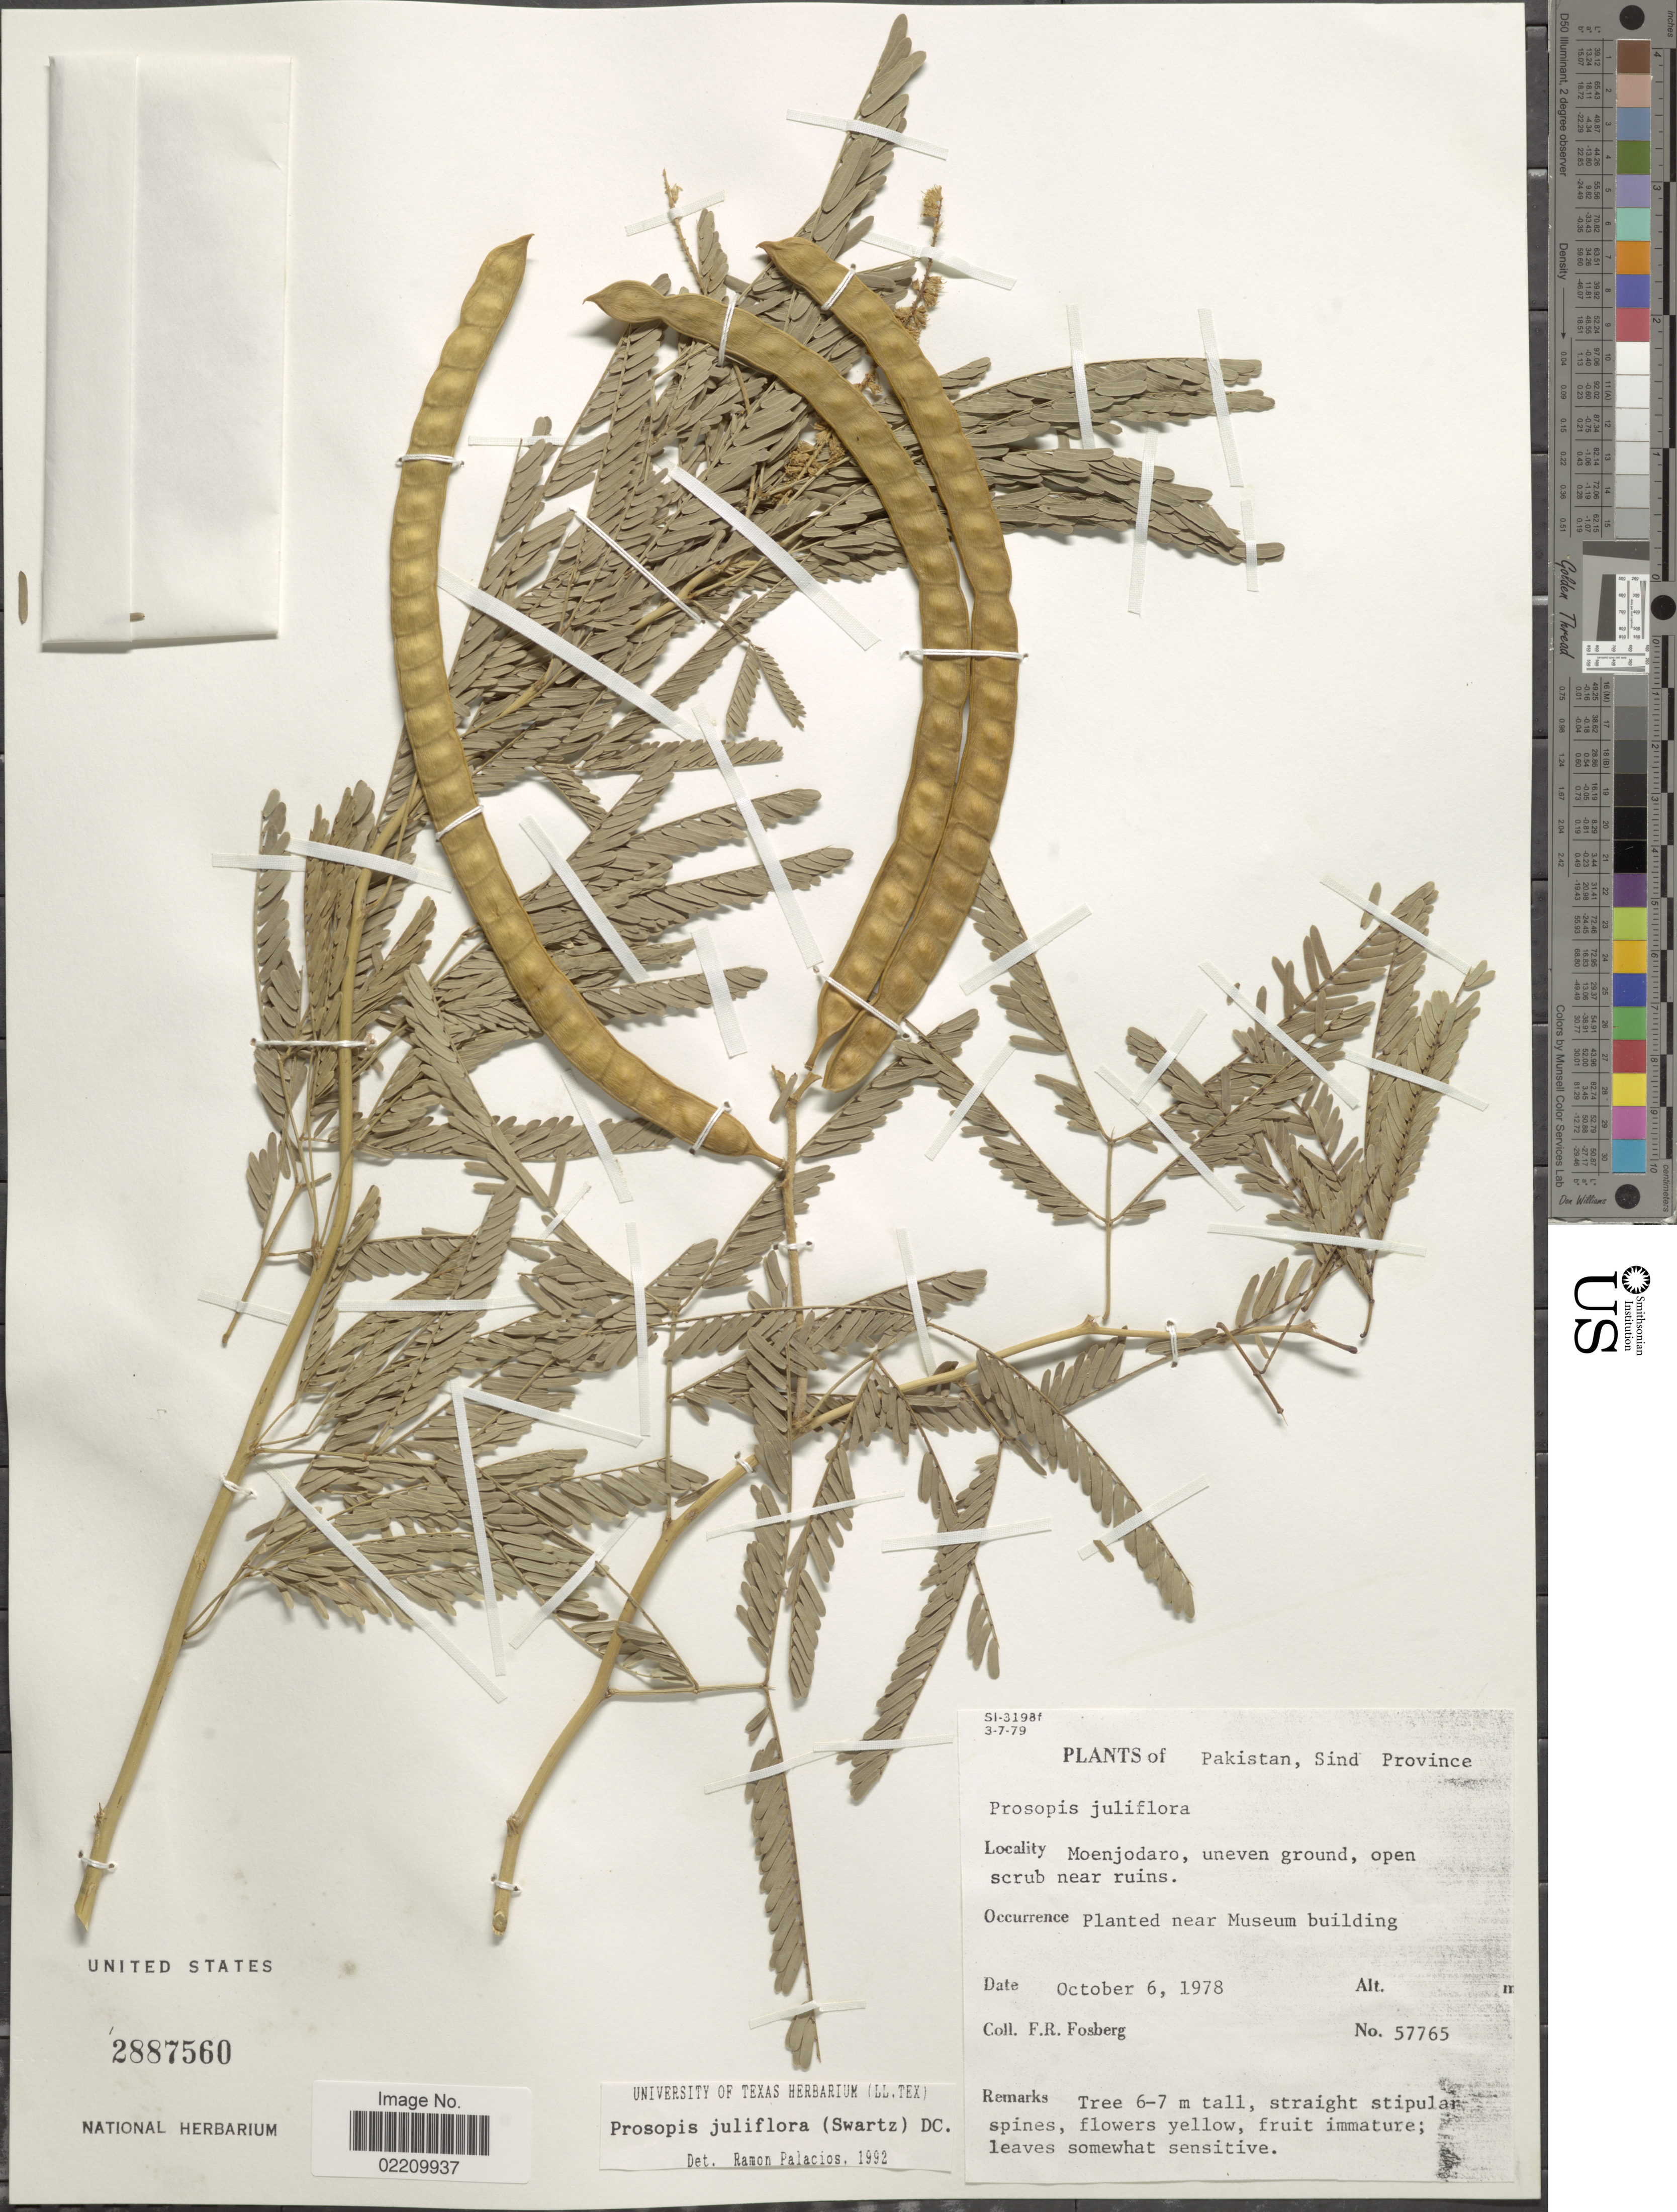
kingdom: Plantae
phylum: Tracheophyta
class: Magnoliopsida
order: Fabales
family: Fabaceae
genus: Neltuma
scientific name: Neltuma juliflora var. juliflora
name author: (Sw.) Raf.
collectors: F. R. Fosberg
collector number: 57765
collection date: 1978-10-06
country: Pakistan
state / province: Sindh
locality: Sind Province, Moenjodaro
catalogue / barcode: US 2887560